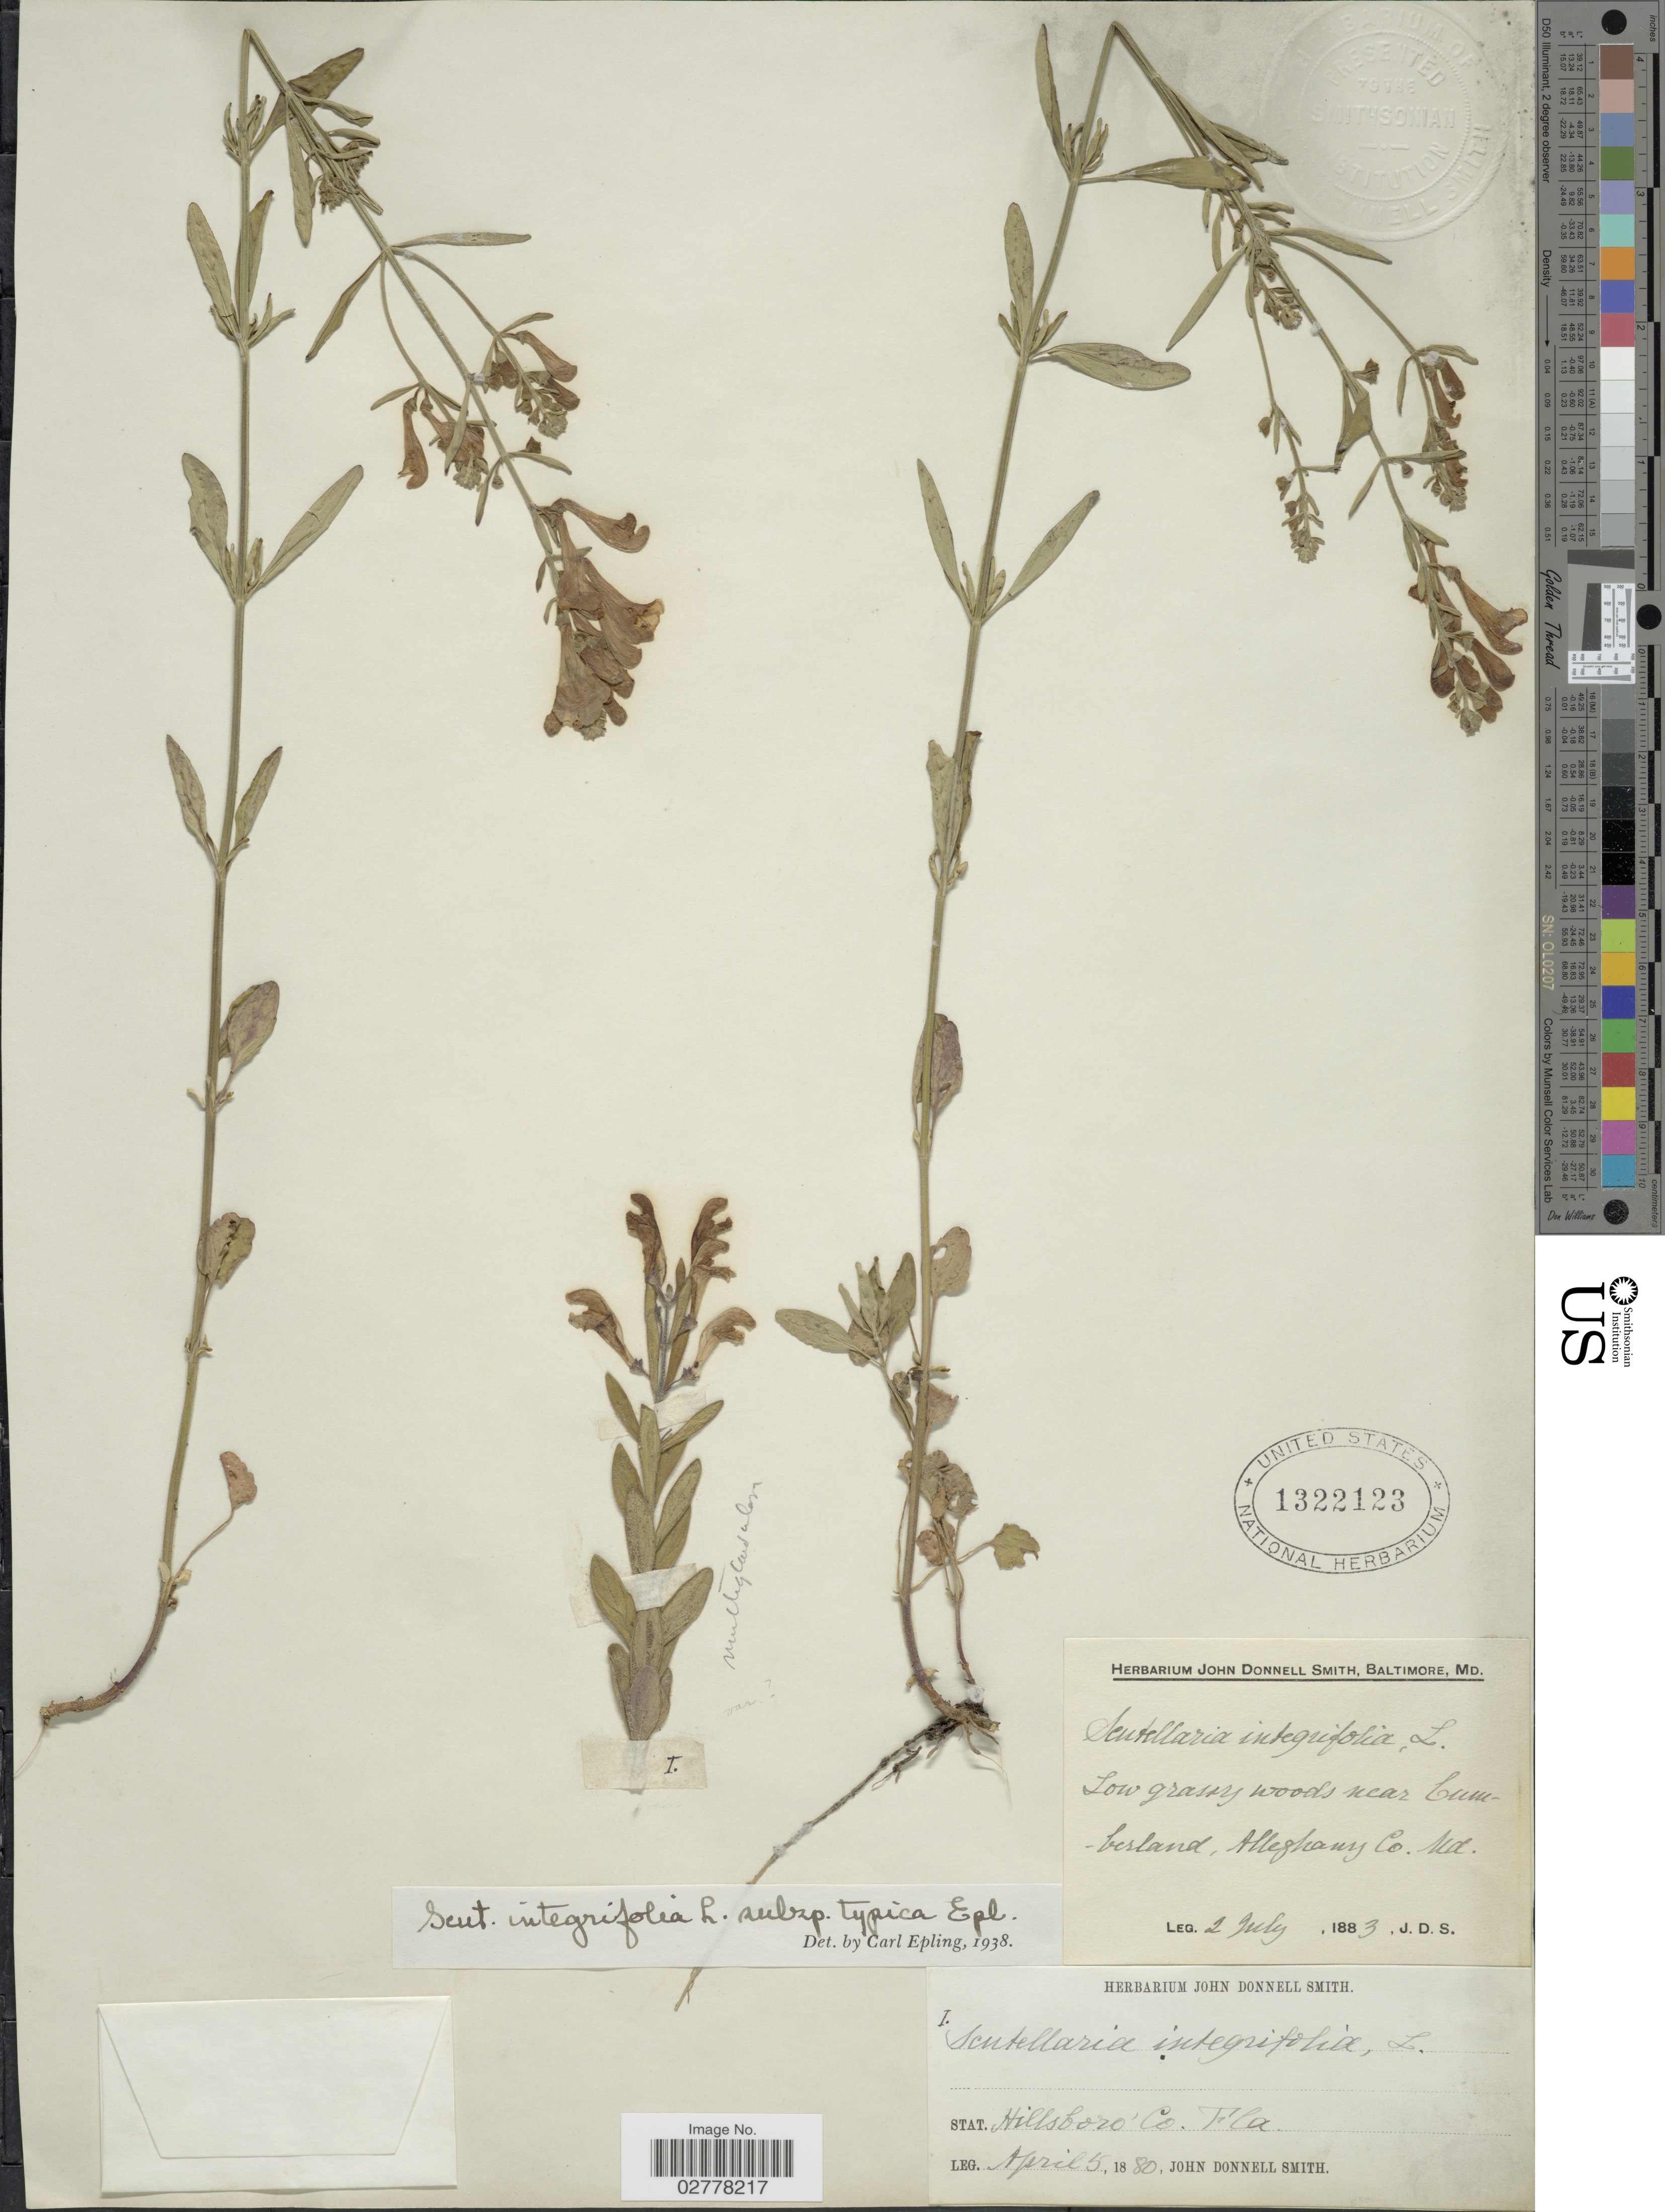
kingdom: Plantae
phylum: Tracheophyta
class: Magnoliopsida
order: Lamiales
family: Lamiaceae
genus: Scutellaria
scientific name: Scutellaria integrifolia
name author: L.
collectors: J. Donnell Smith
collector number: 1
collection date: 1880-04-05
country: United States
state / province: Florida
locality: Hillsboro' Co.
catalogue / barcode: US 1322123-2